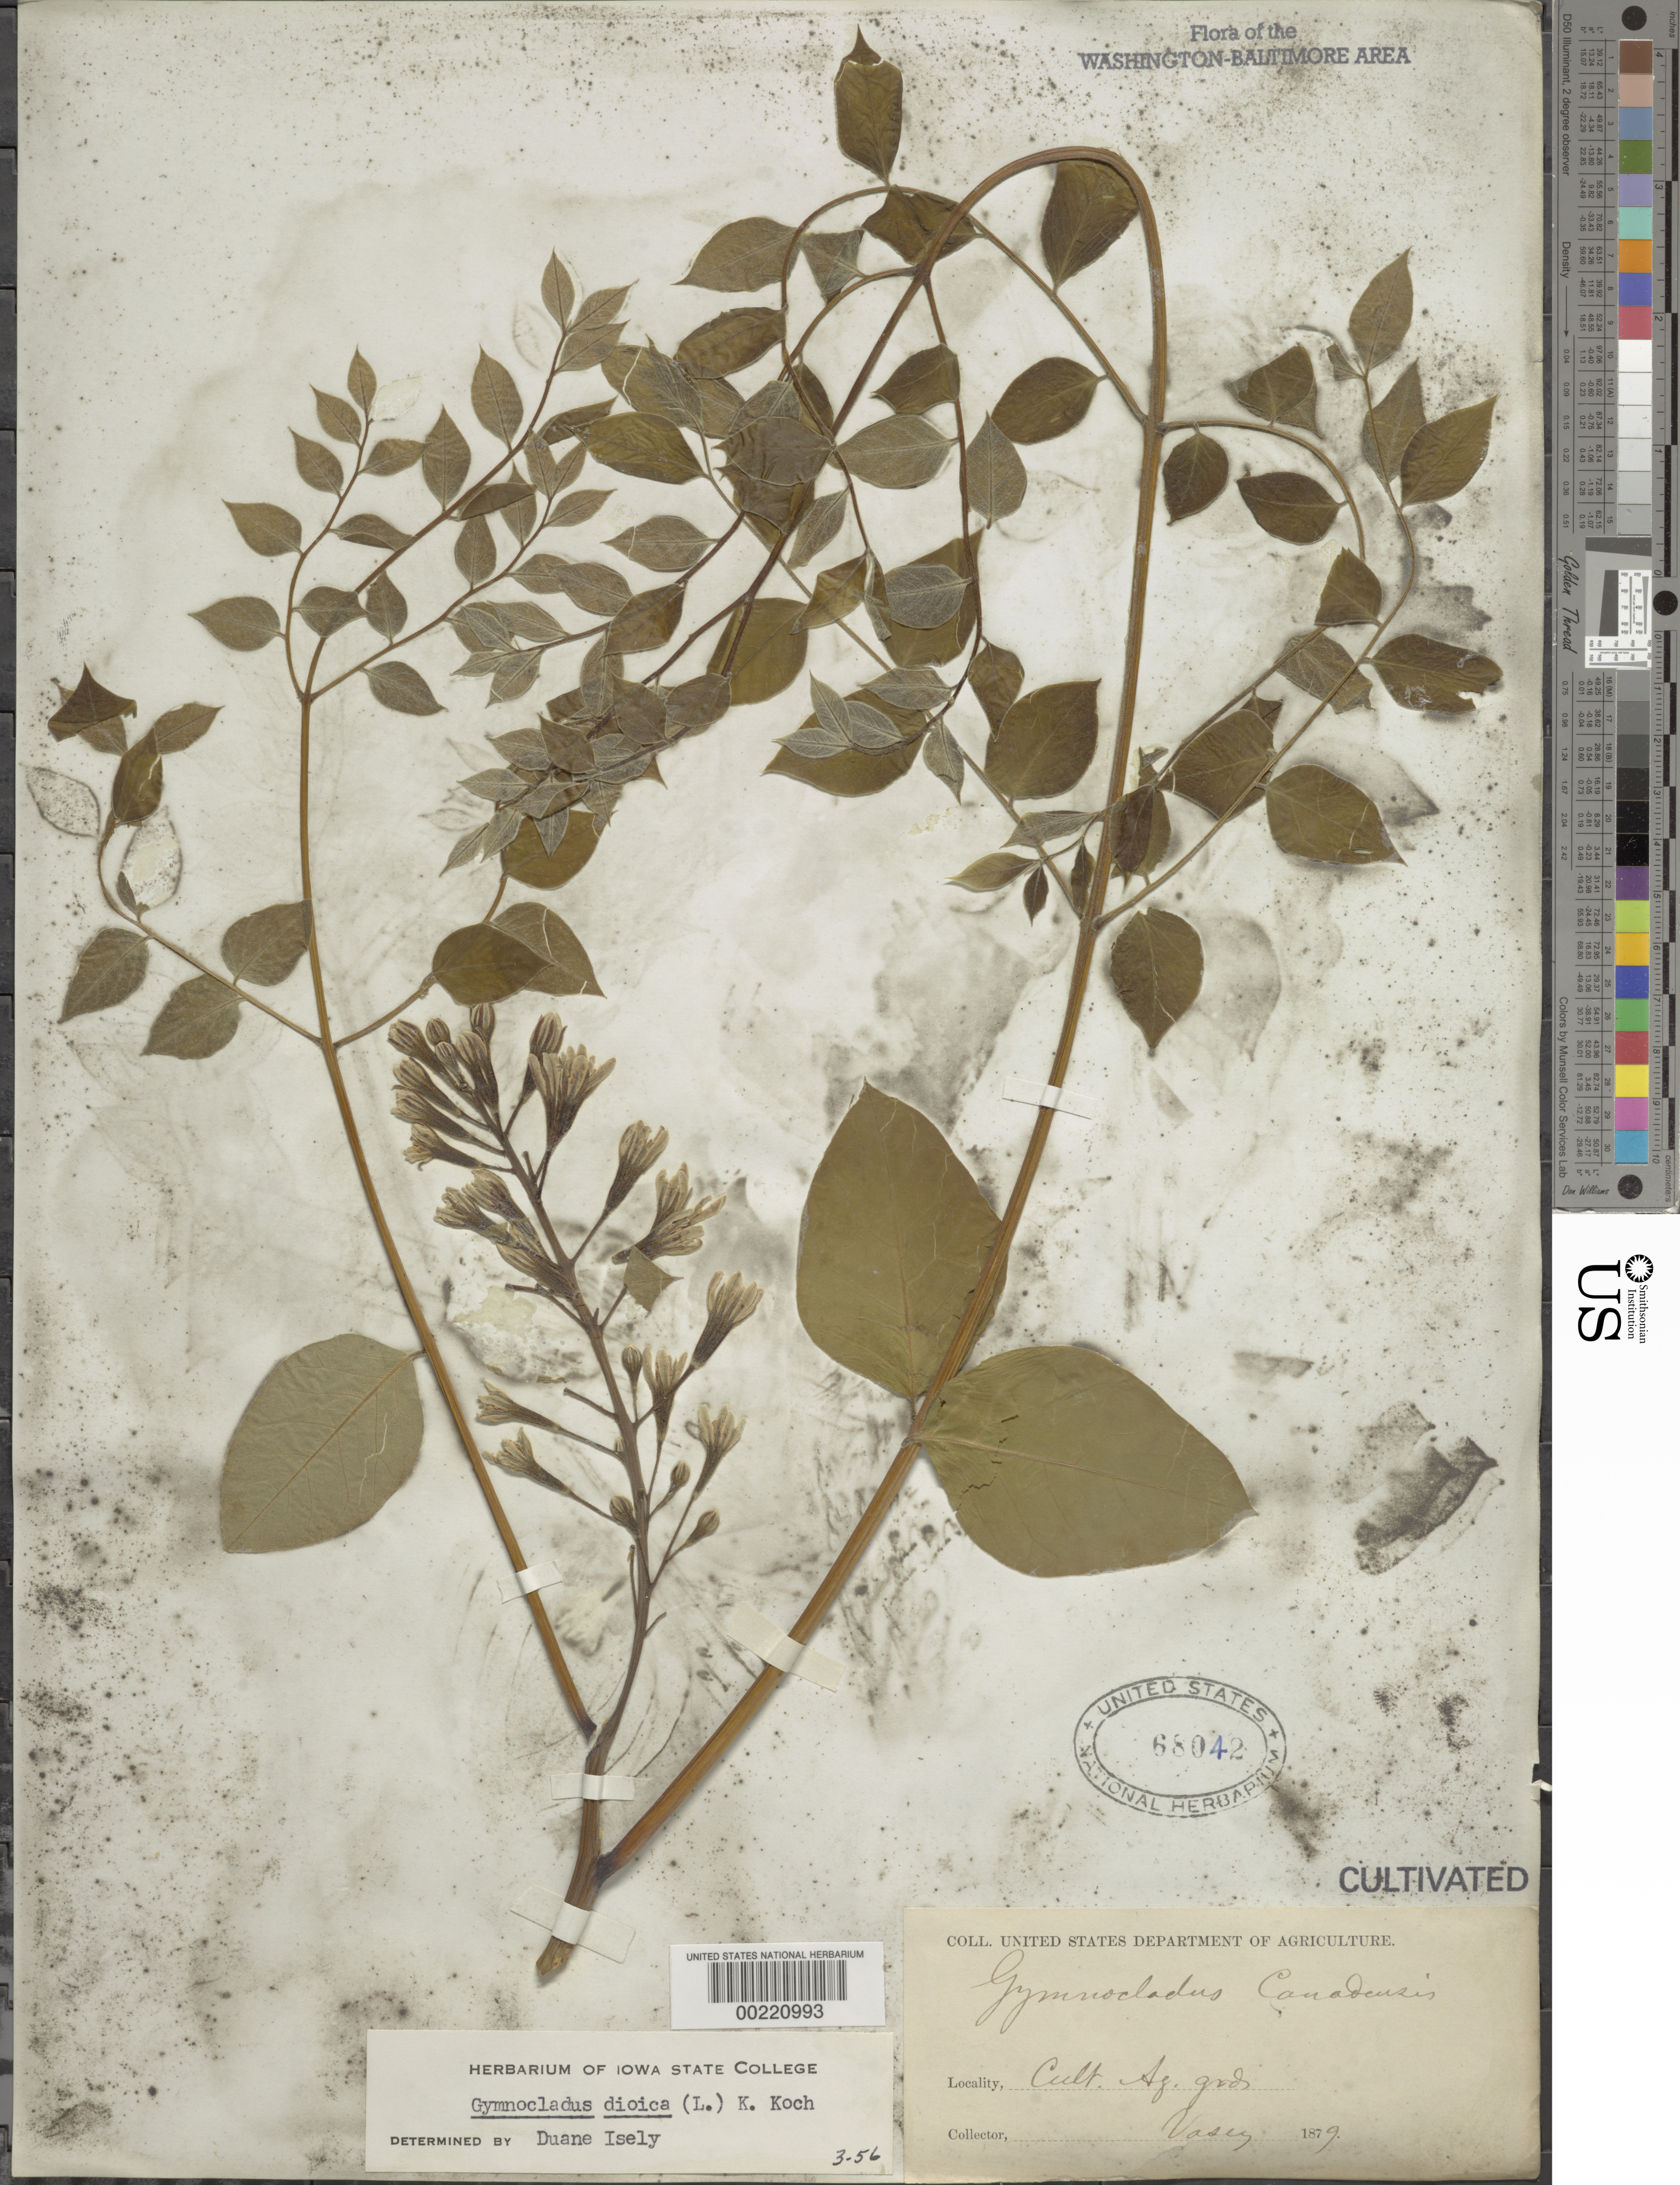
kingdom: Plantae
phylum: Tracheophyta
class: Magnoliopsida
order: Fabales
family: Fabaceae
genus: Gymnocladus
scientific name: Gymnocladus dioicus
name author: (L.) K. Koch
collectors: G. R. Vasey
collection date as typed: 1879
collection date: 1879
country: United States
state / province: District of Columbia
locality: Department of Agriculture grounds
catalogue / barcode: US 68042